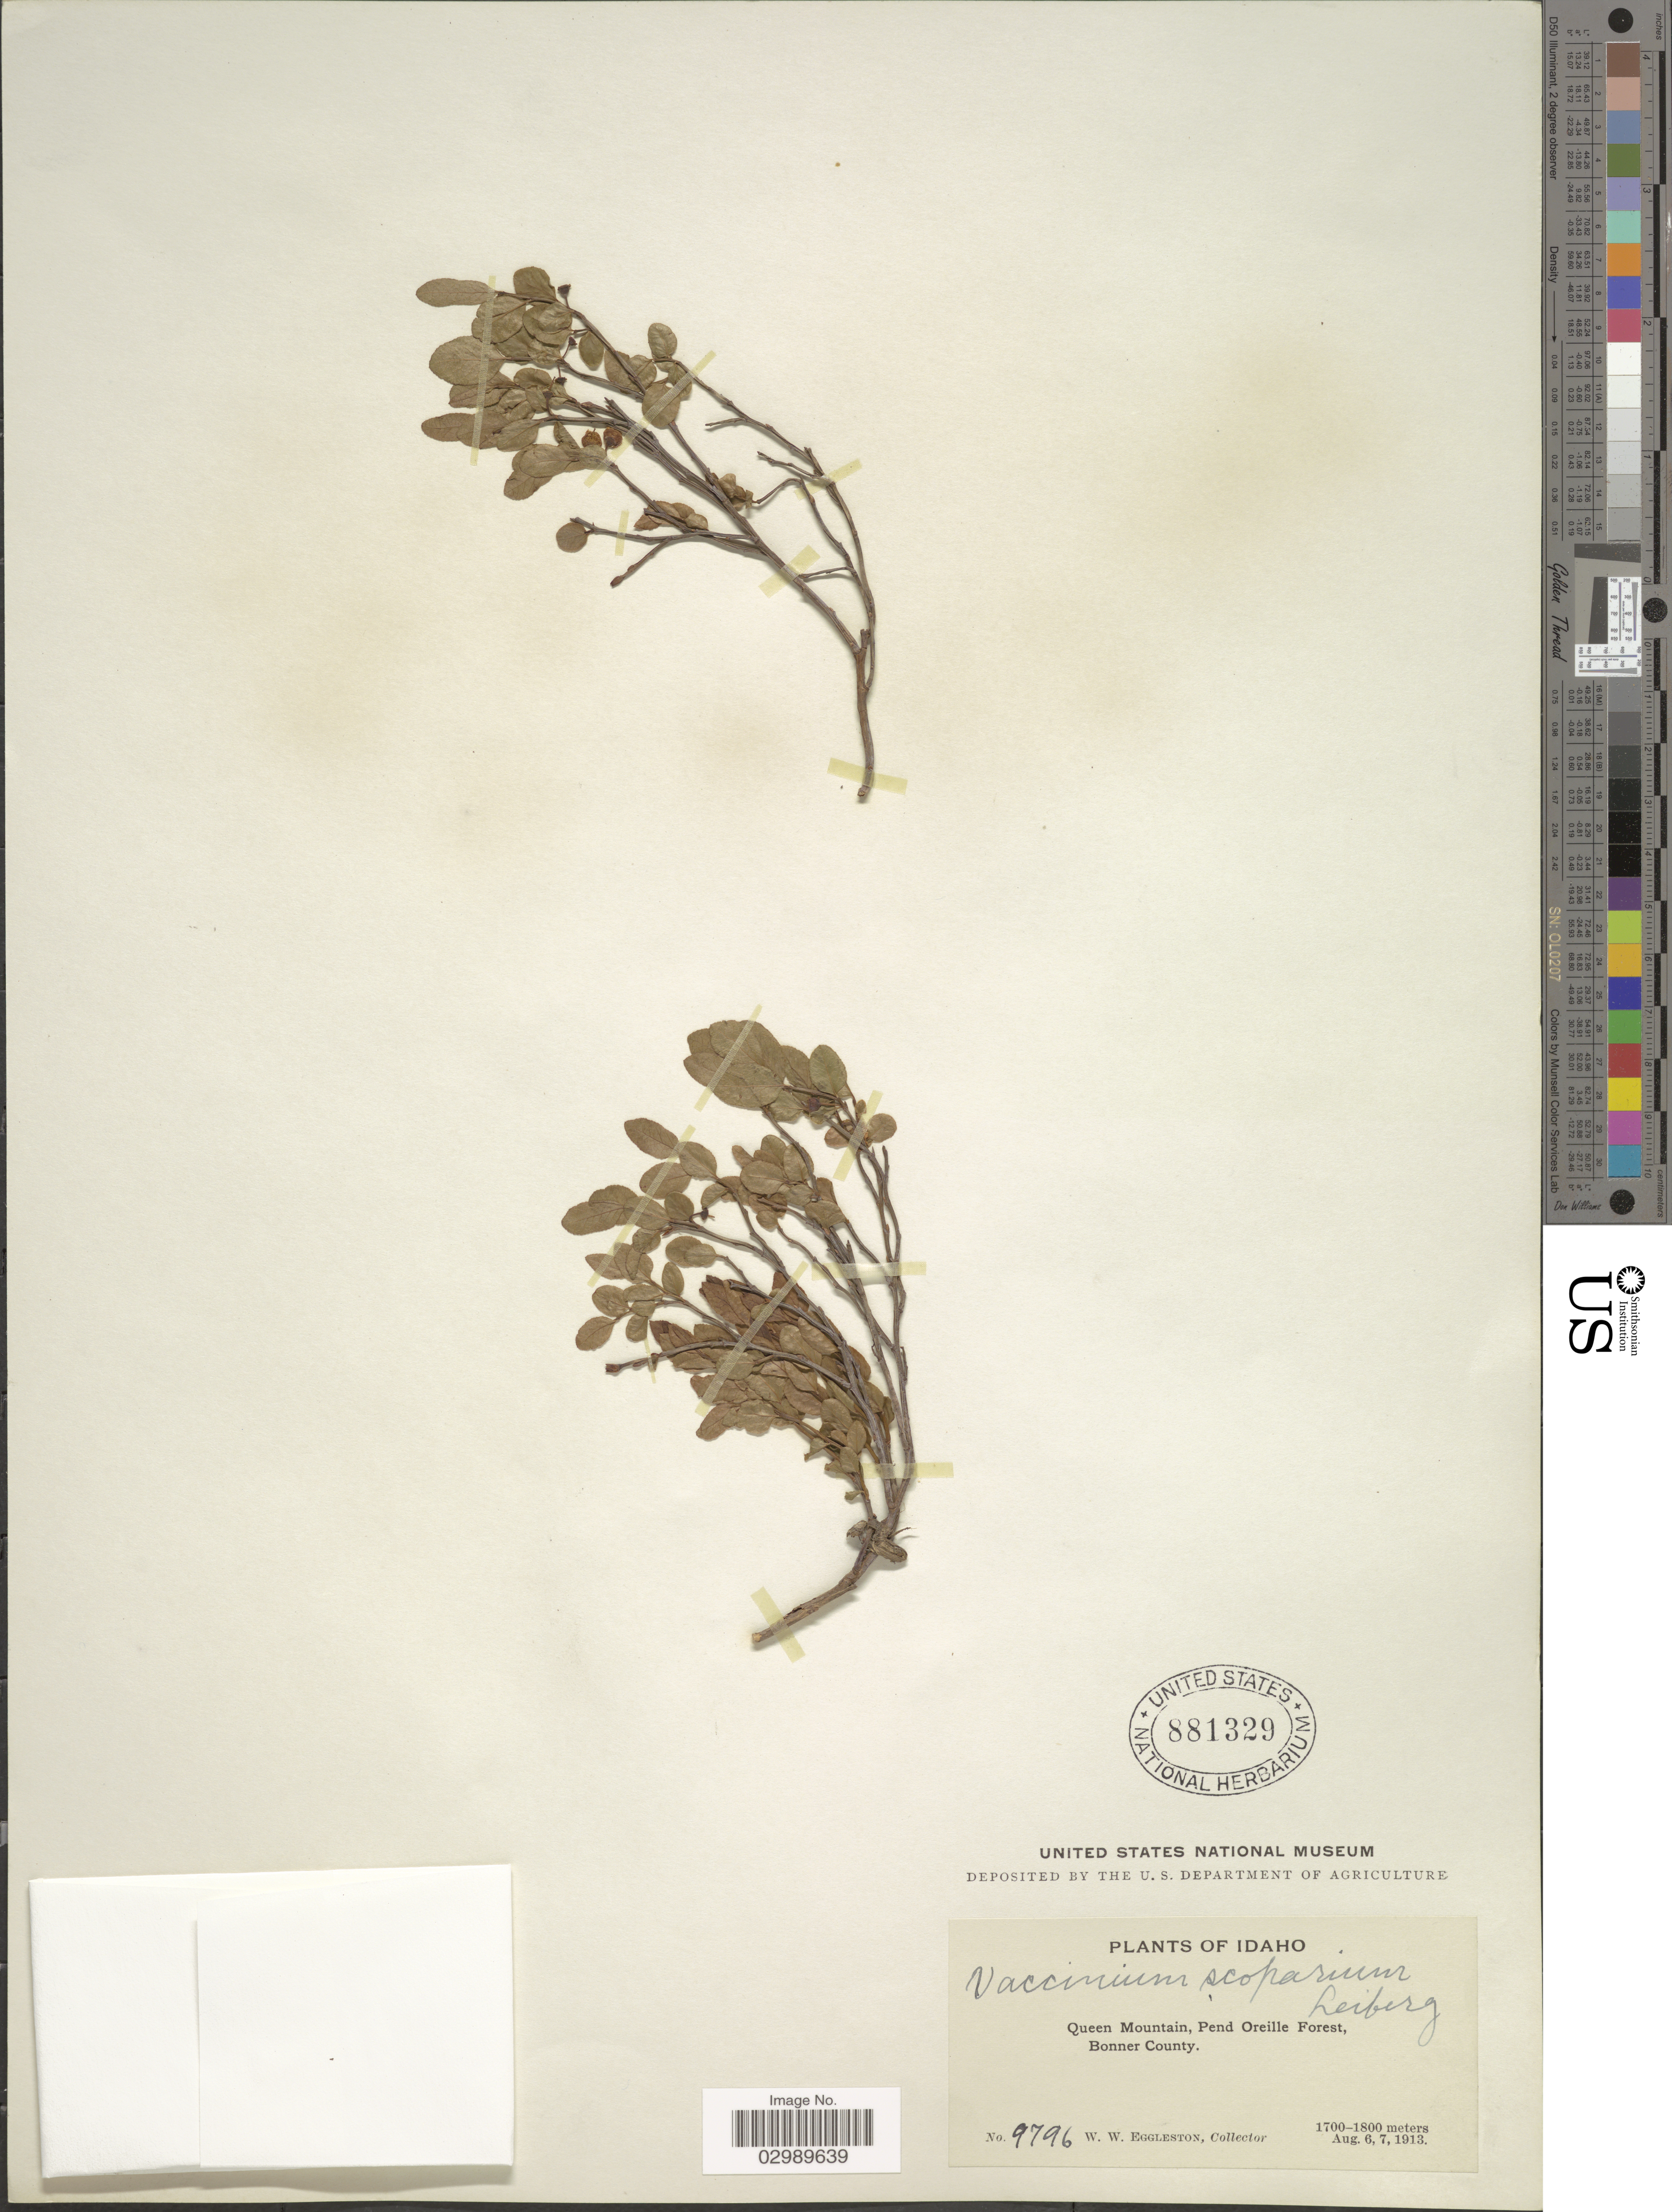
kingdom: Plantae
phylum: Tracheophyta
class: Magnoliopsida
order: Ericales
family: Ericaceae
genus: Vaccinium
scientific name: Vaccinium scoparium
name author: Leiberg ex Coville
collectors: W. W. Eggleston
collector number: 9796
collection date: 1913-08-06/1913-08-07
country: United States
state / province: Idaho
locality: Queen Mountain, Pend Oreille Forest, Bonner County.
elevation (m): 1700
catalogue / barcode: US 881329